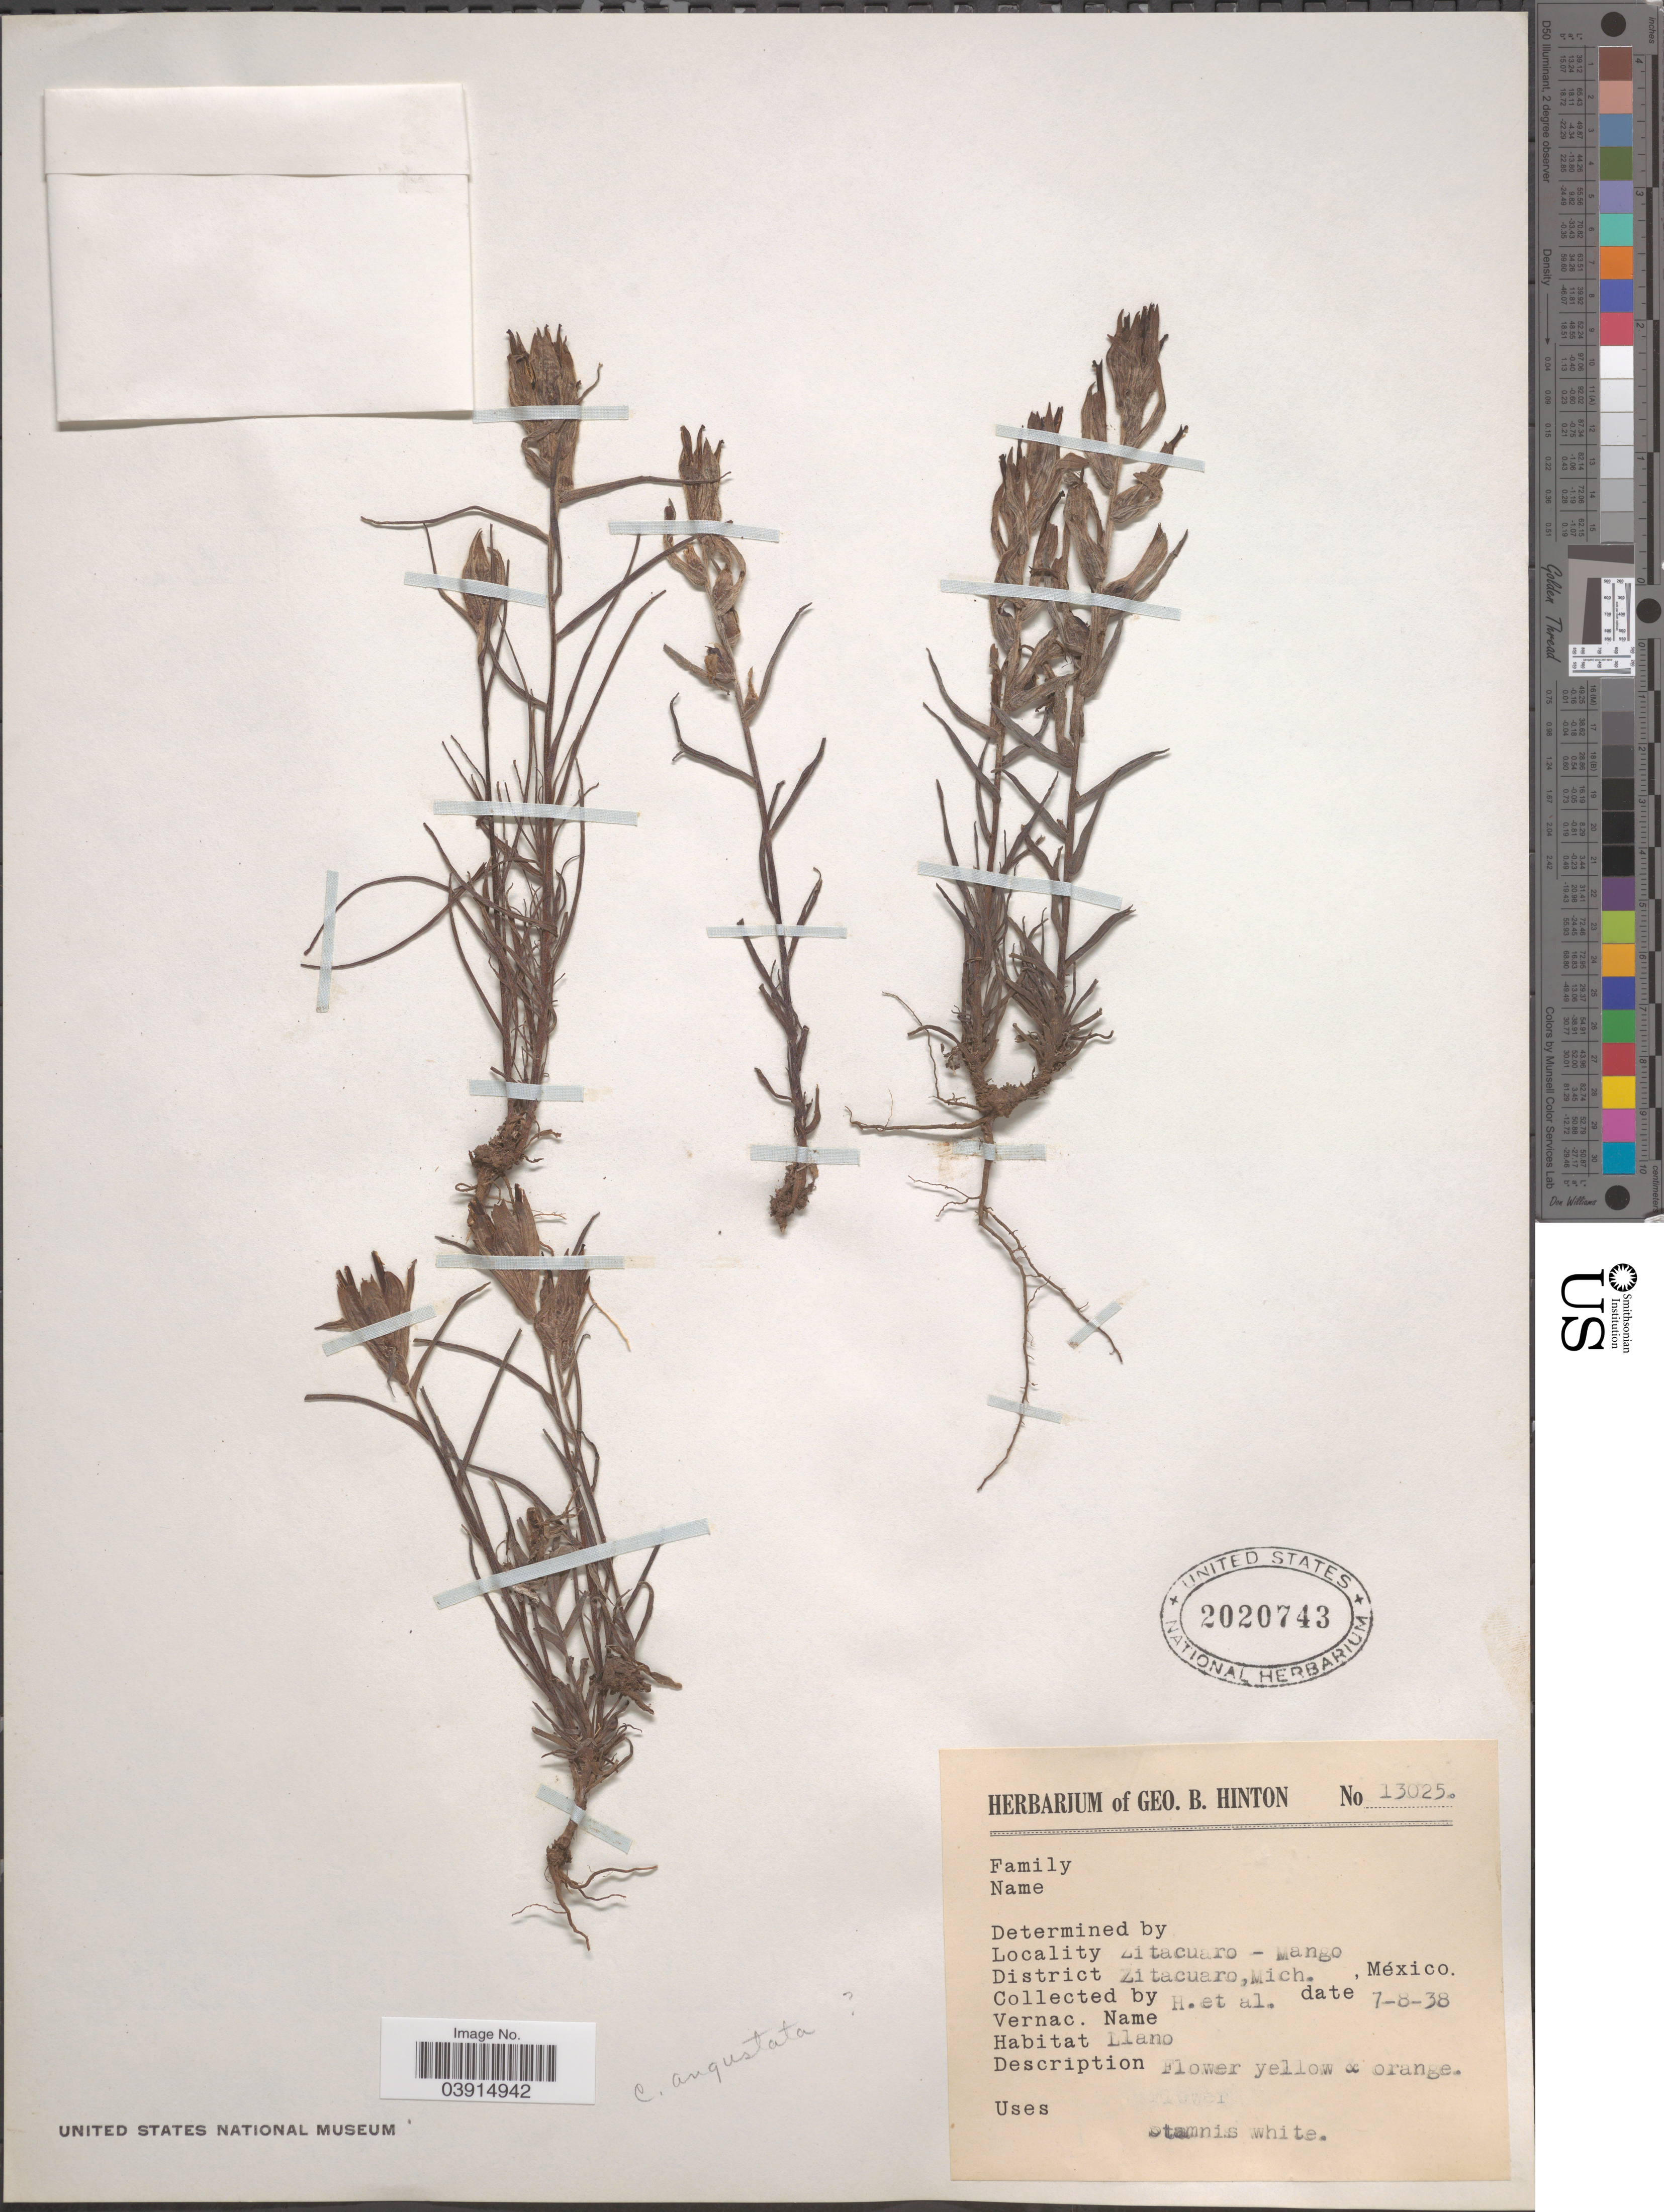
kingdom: Plantae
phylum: Tracheophyta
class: Magnoliopsida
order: Lamiales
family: Orobanchaceae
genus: Castilleja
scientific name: Castilleja angustata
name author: Eastw.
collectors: G. B. Hinton & et al.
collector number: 13025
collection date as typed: Transcribed d/m/y: 7/8/38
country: Mexico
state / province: Michoacán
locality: Zitacuaro- Mango. District Zitacuaro.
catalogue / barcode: US 2020743